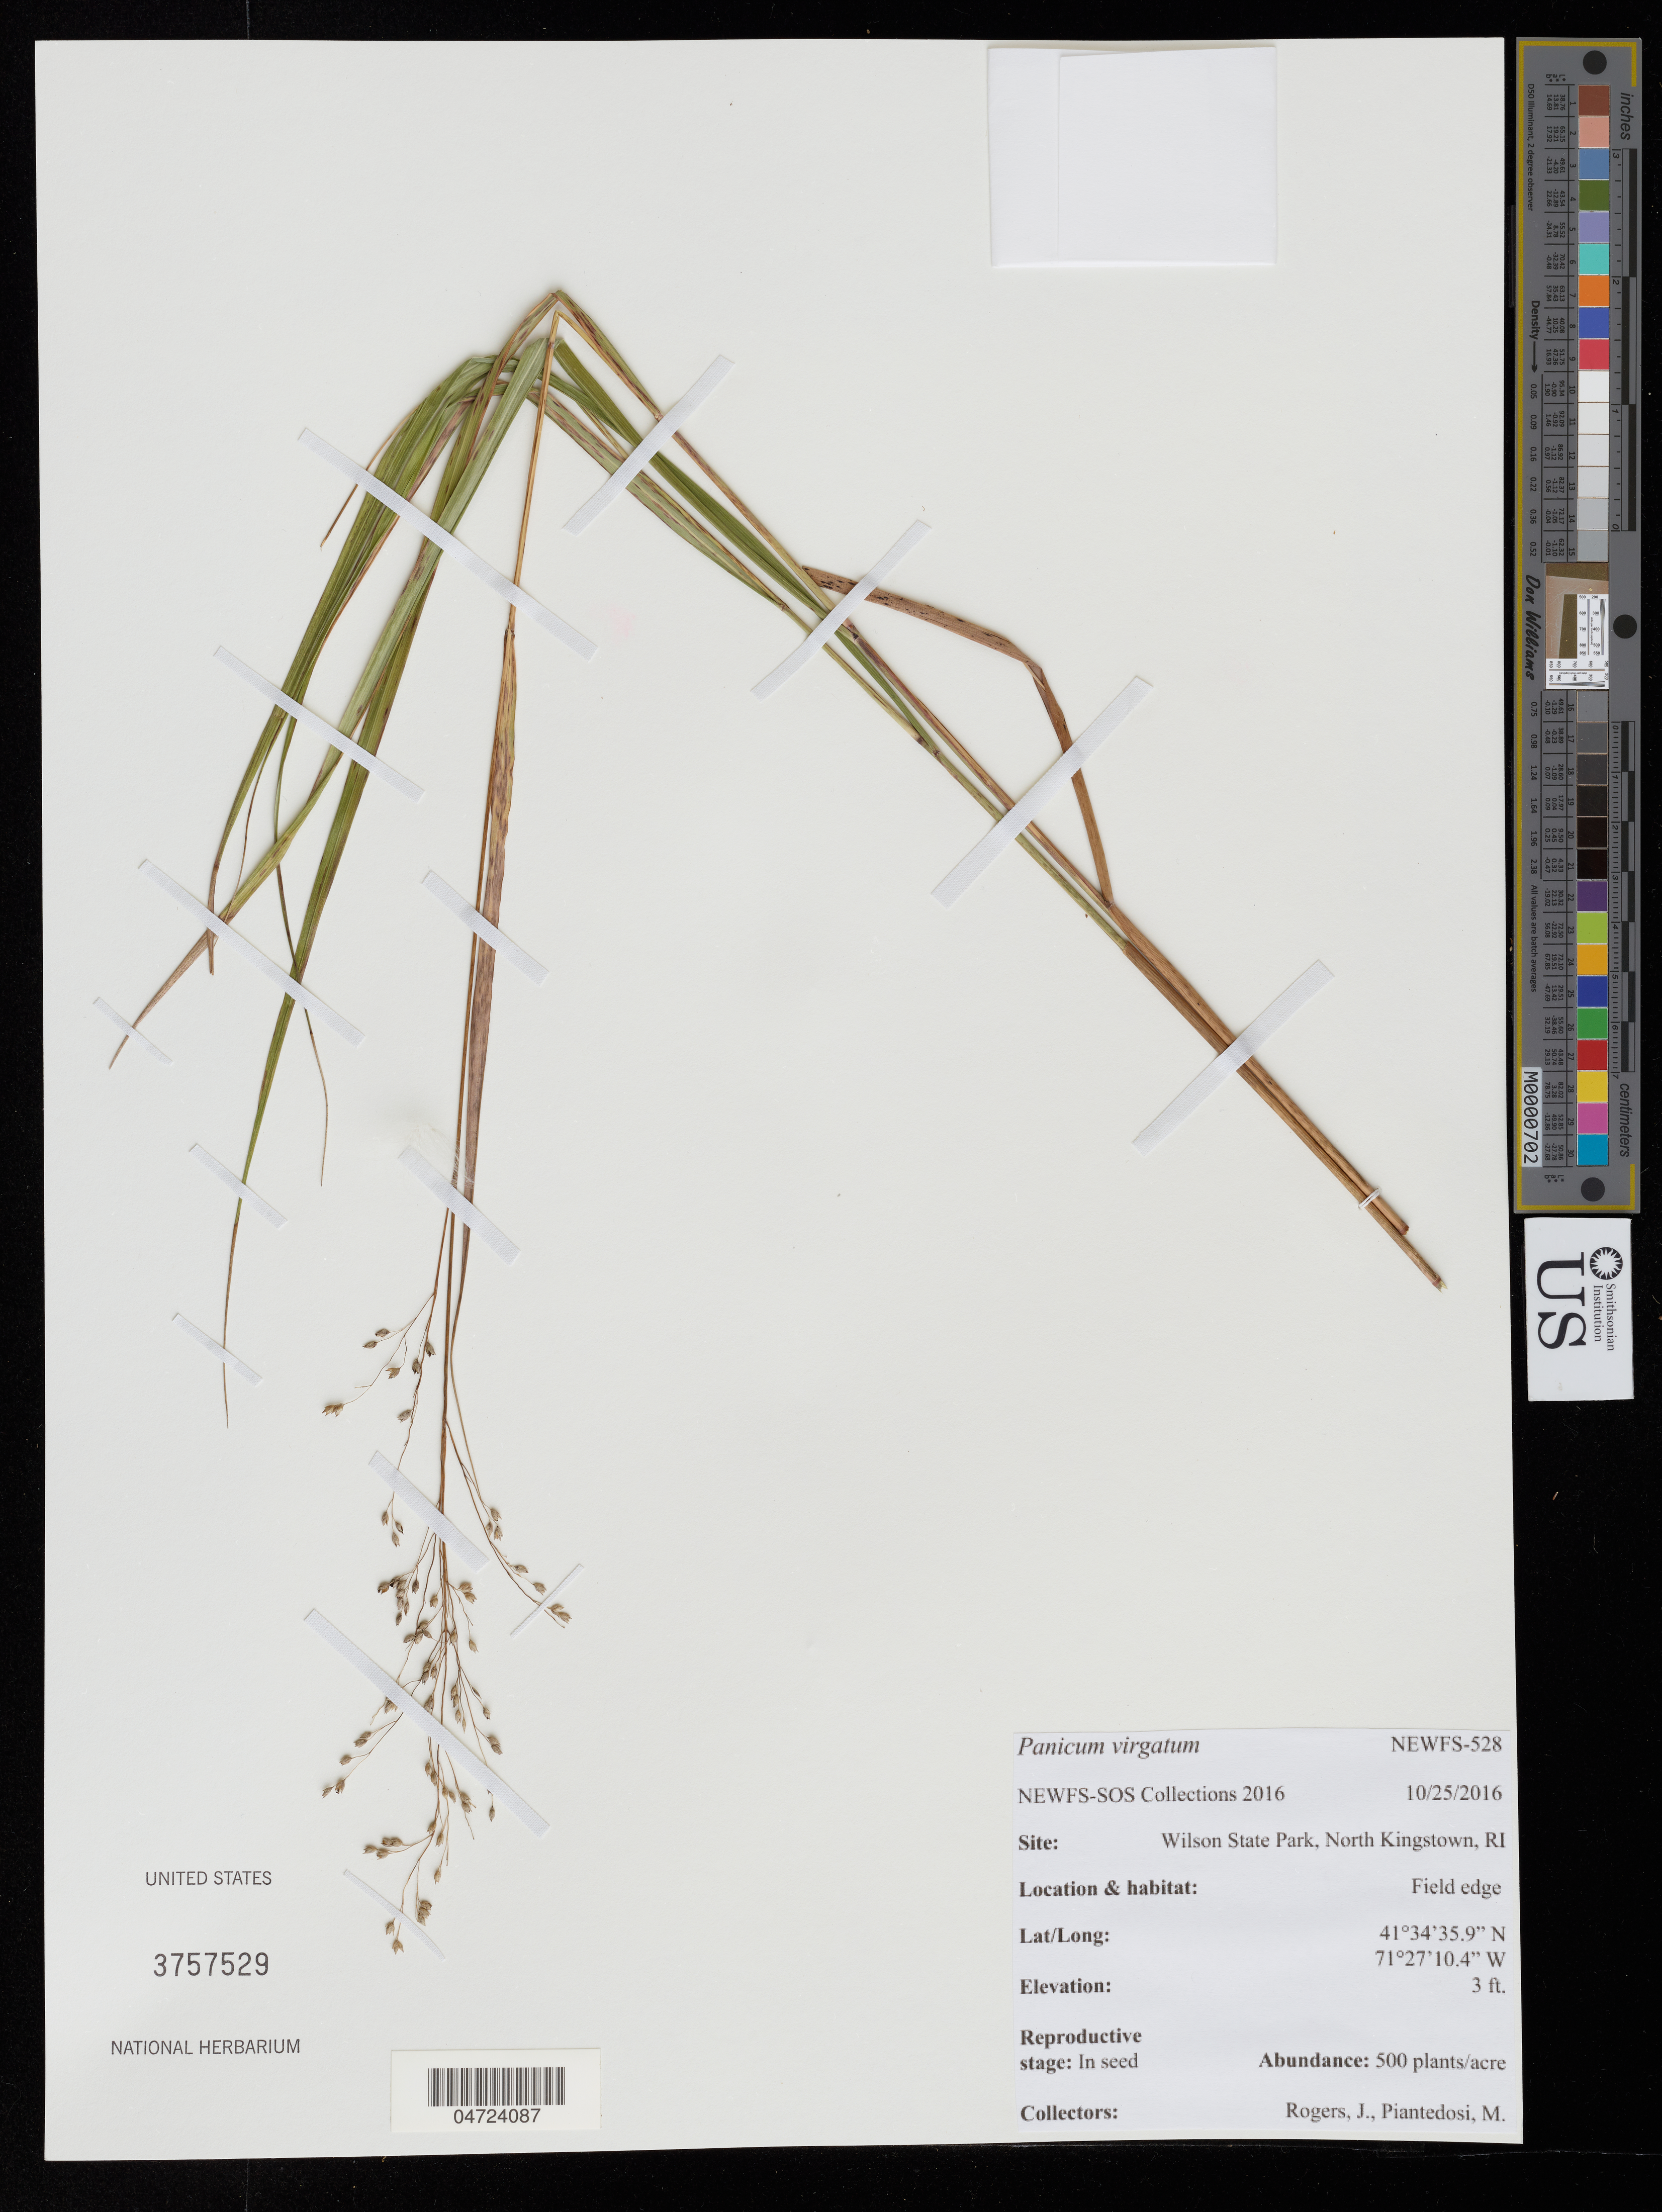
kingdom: Plantae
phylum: Tracheophyta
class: Liliopsida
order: Poales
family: Poaceae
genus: Panicum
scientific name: Panicum virgatum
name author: L.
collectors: J. Rogers & M. Piantedosi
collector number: NEWFS-528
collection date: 2016-10-25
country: United States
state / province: Rhode Island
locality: Wilson State Park, North Kingstown.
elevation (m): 1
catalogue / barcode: US 3757529